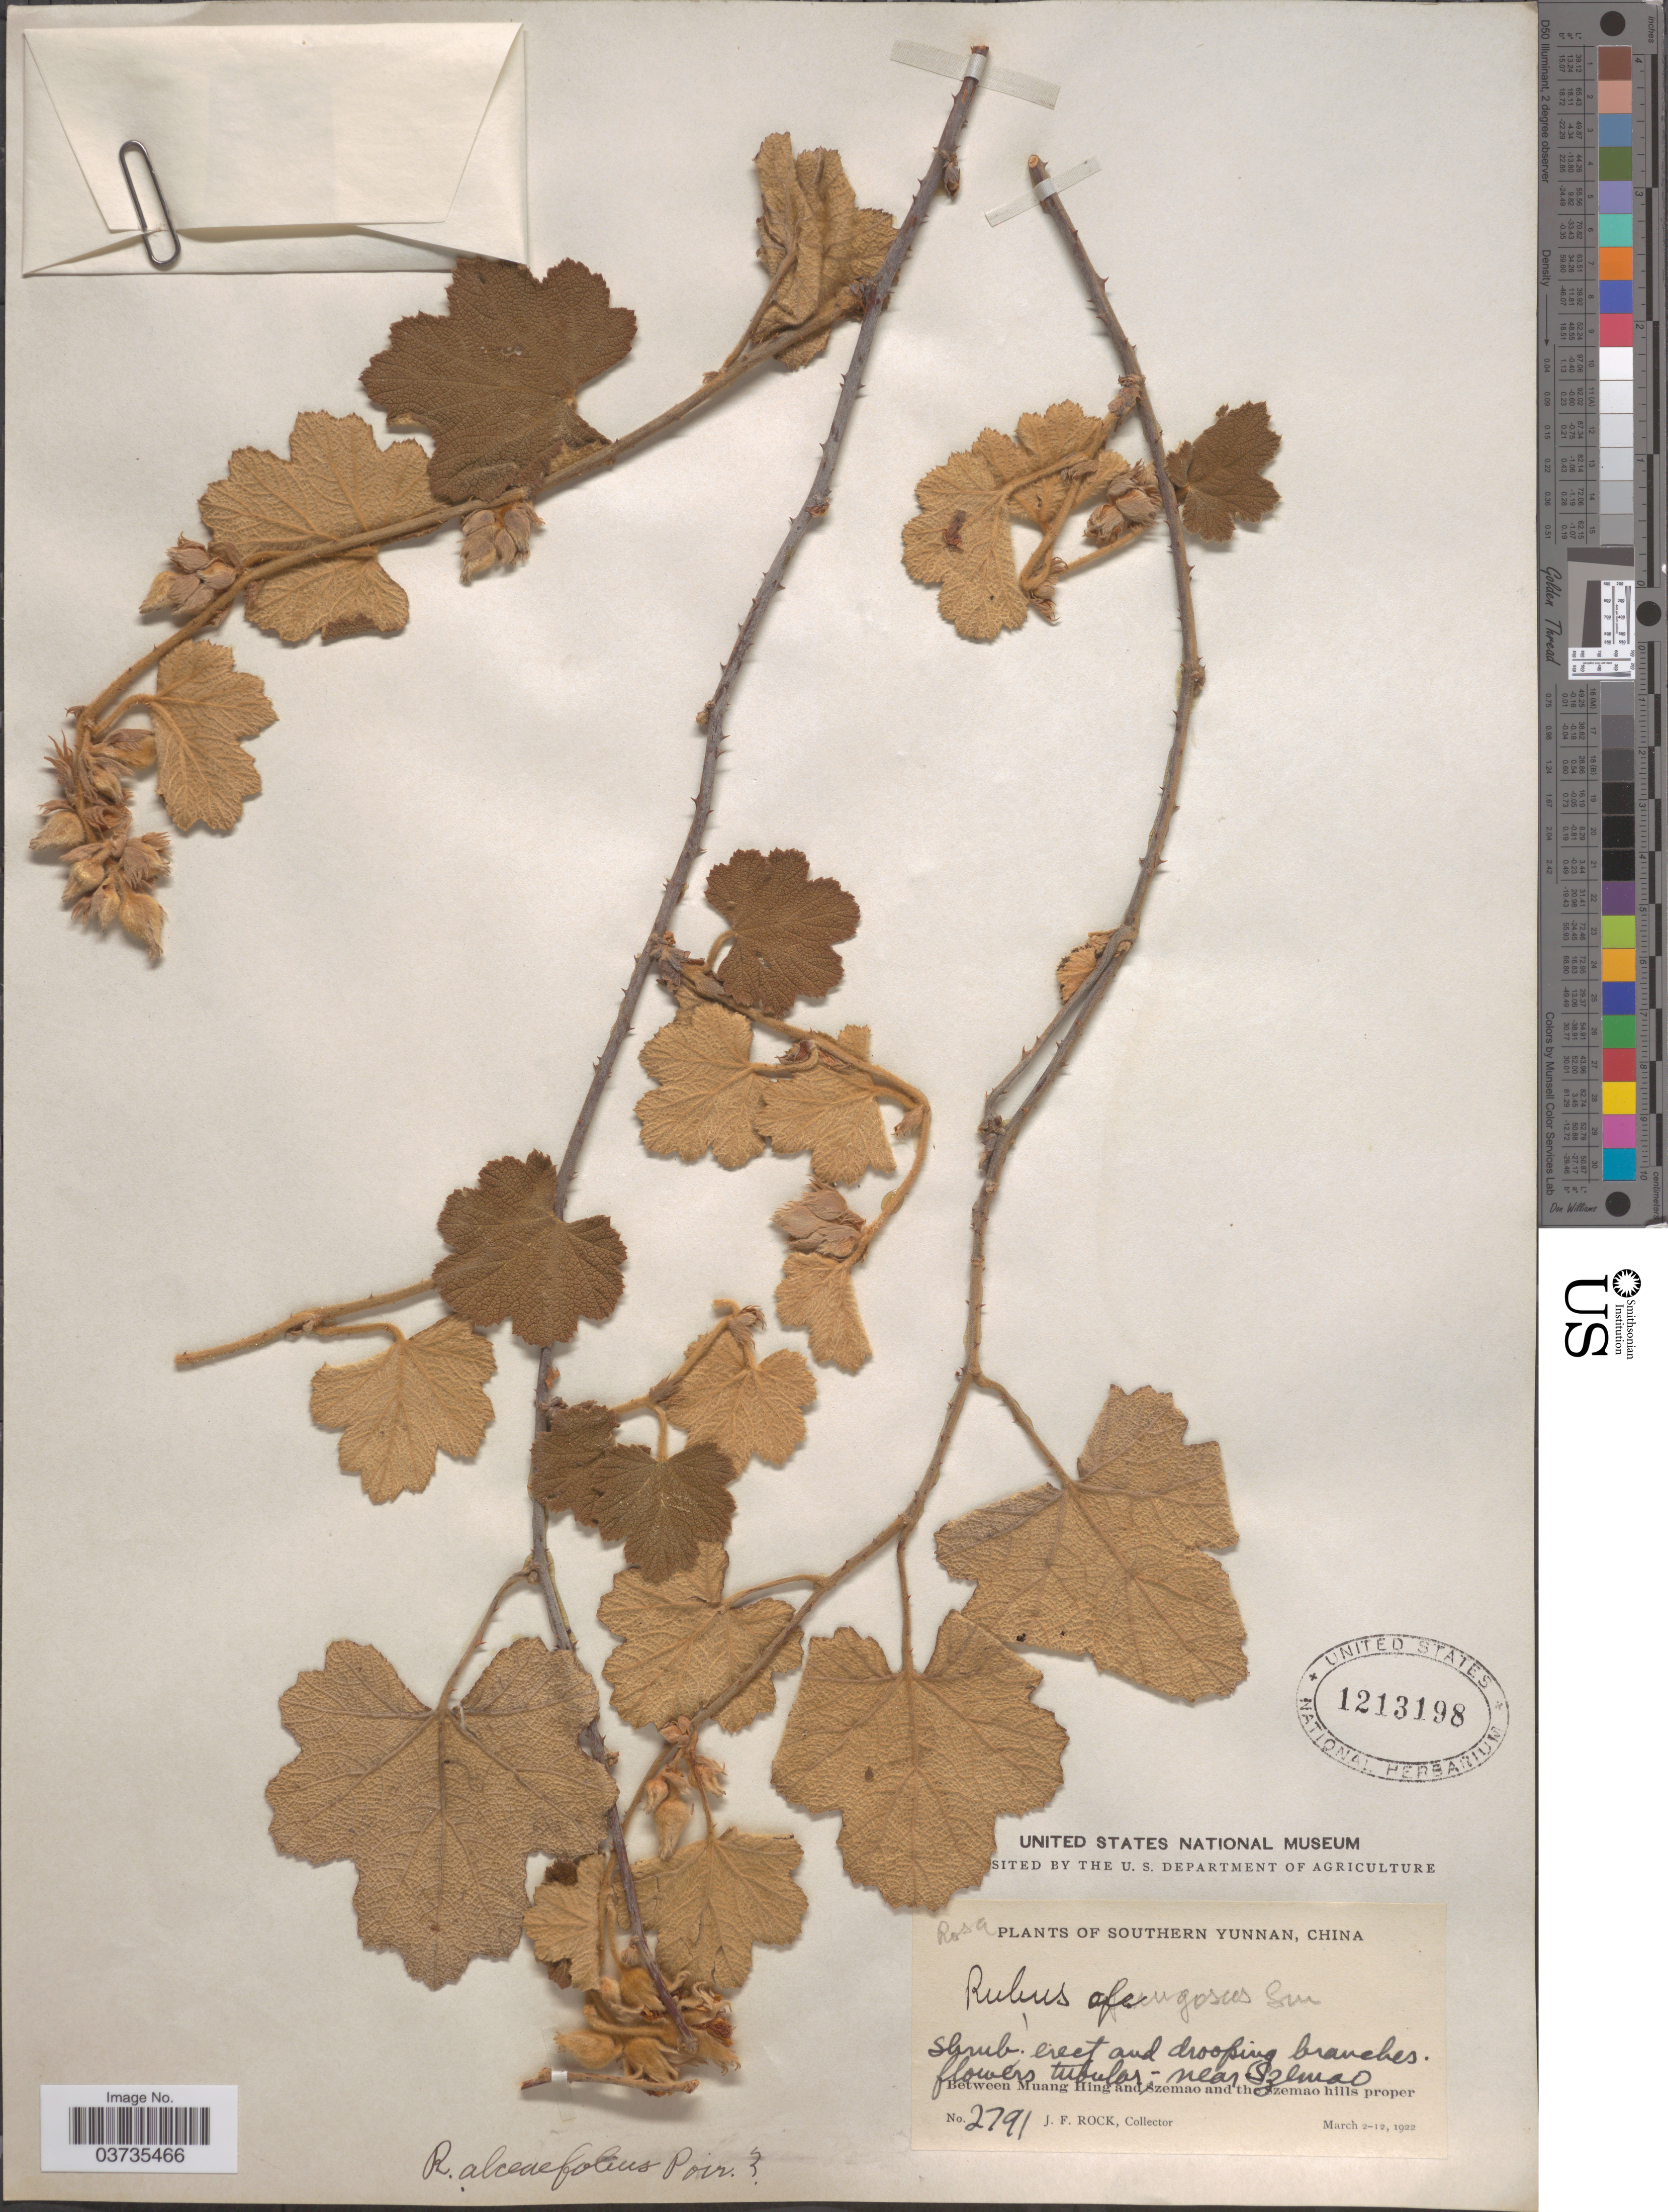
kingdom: Plantae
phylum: Tracheophyta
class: Magnoliopsida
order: Rosales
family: Rosaceae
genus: Rubus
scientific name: Rubus alcaefolius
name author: Poir.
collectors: J. Rock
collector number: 2791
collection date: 1922-03-02/1922-03-12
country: China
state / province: Yunnan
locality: Southern Yunnan. Near Szemao. Between Muang Hing and Szemao and the Szemao hills proper.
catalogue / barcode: US 1213198